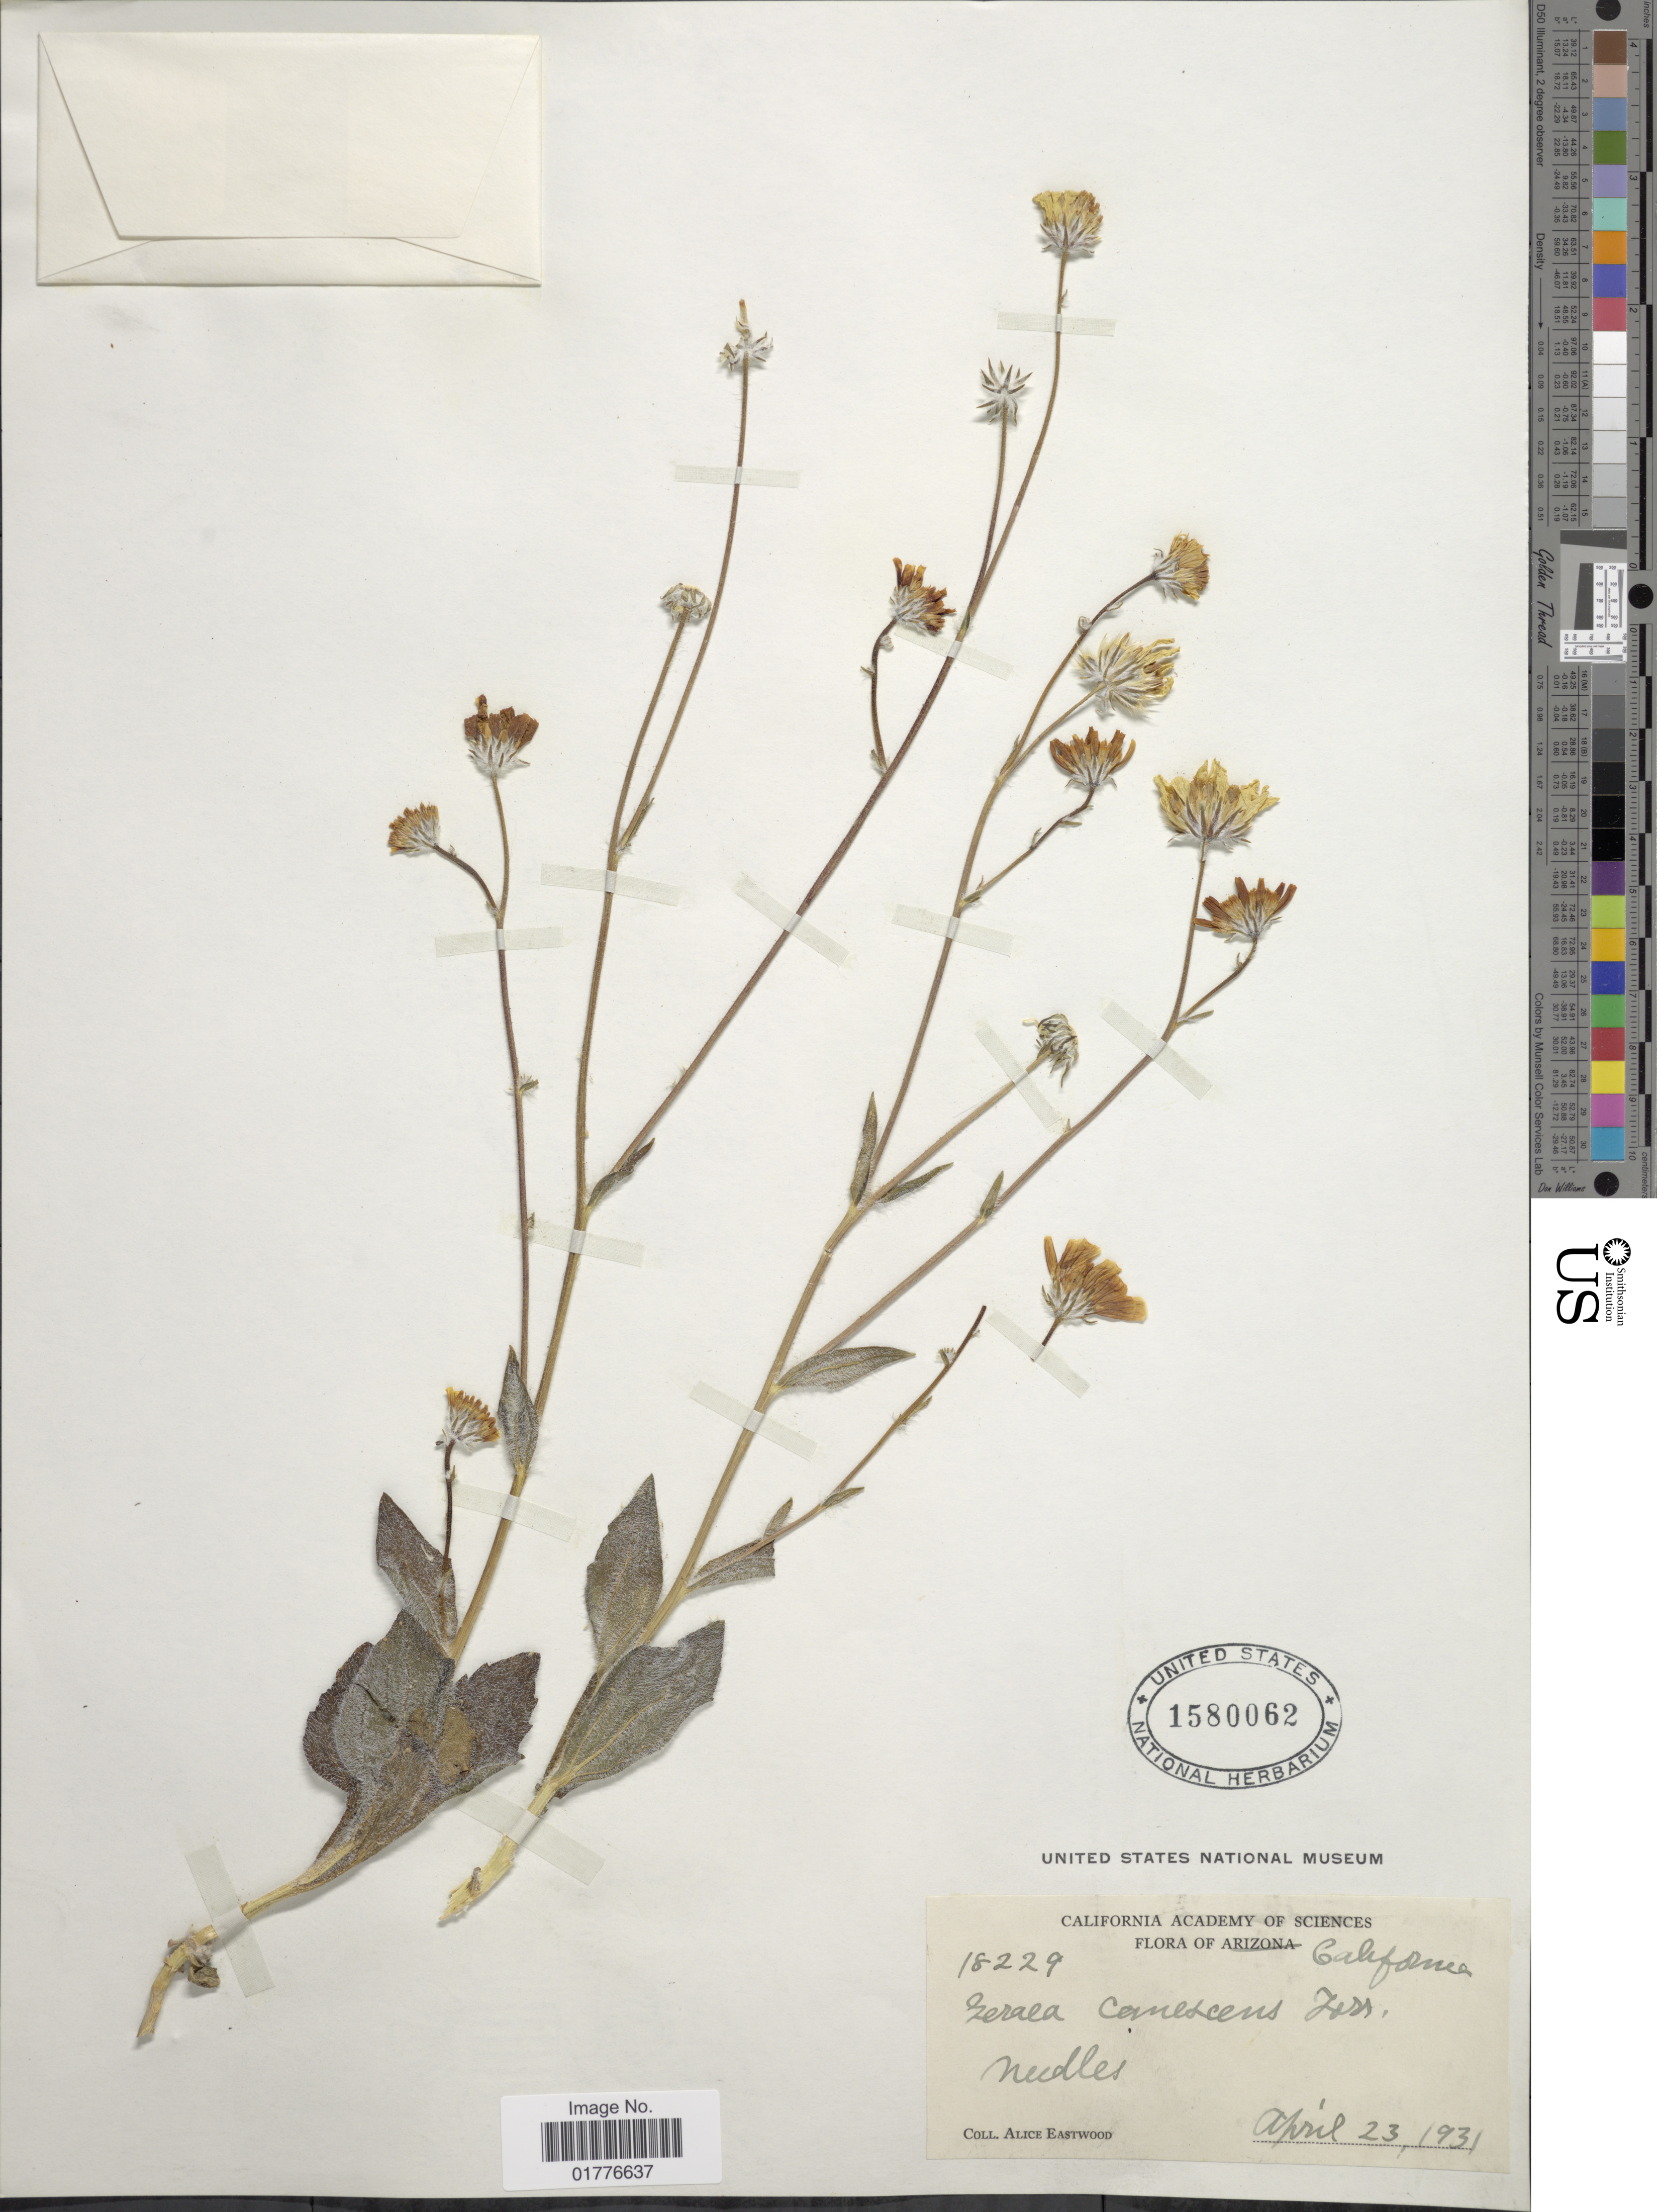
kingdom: Plantae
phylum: Tracheophyta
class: Magnoliopsida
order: Asterales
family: Asteraceae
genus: Geraea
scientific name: Geraea canescens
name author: Torr. & A. Gray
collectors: A. Eastwood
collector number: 18229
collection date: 1931-04-23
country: United States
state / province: California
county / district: San Bernardino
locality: Needles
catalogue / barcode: US 1580062